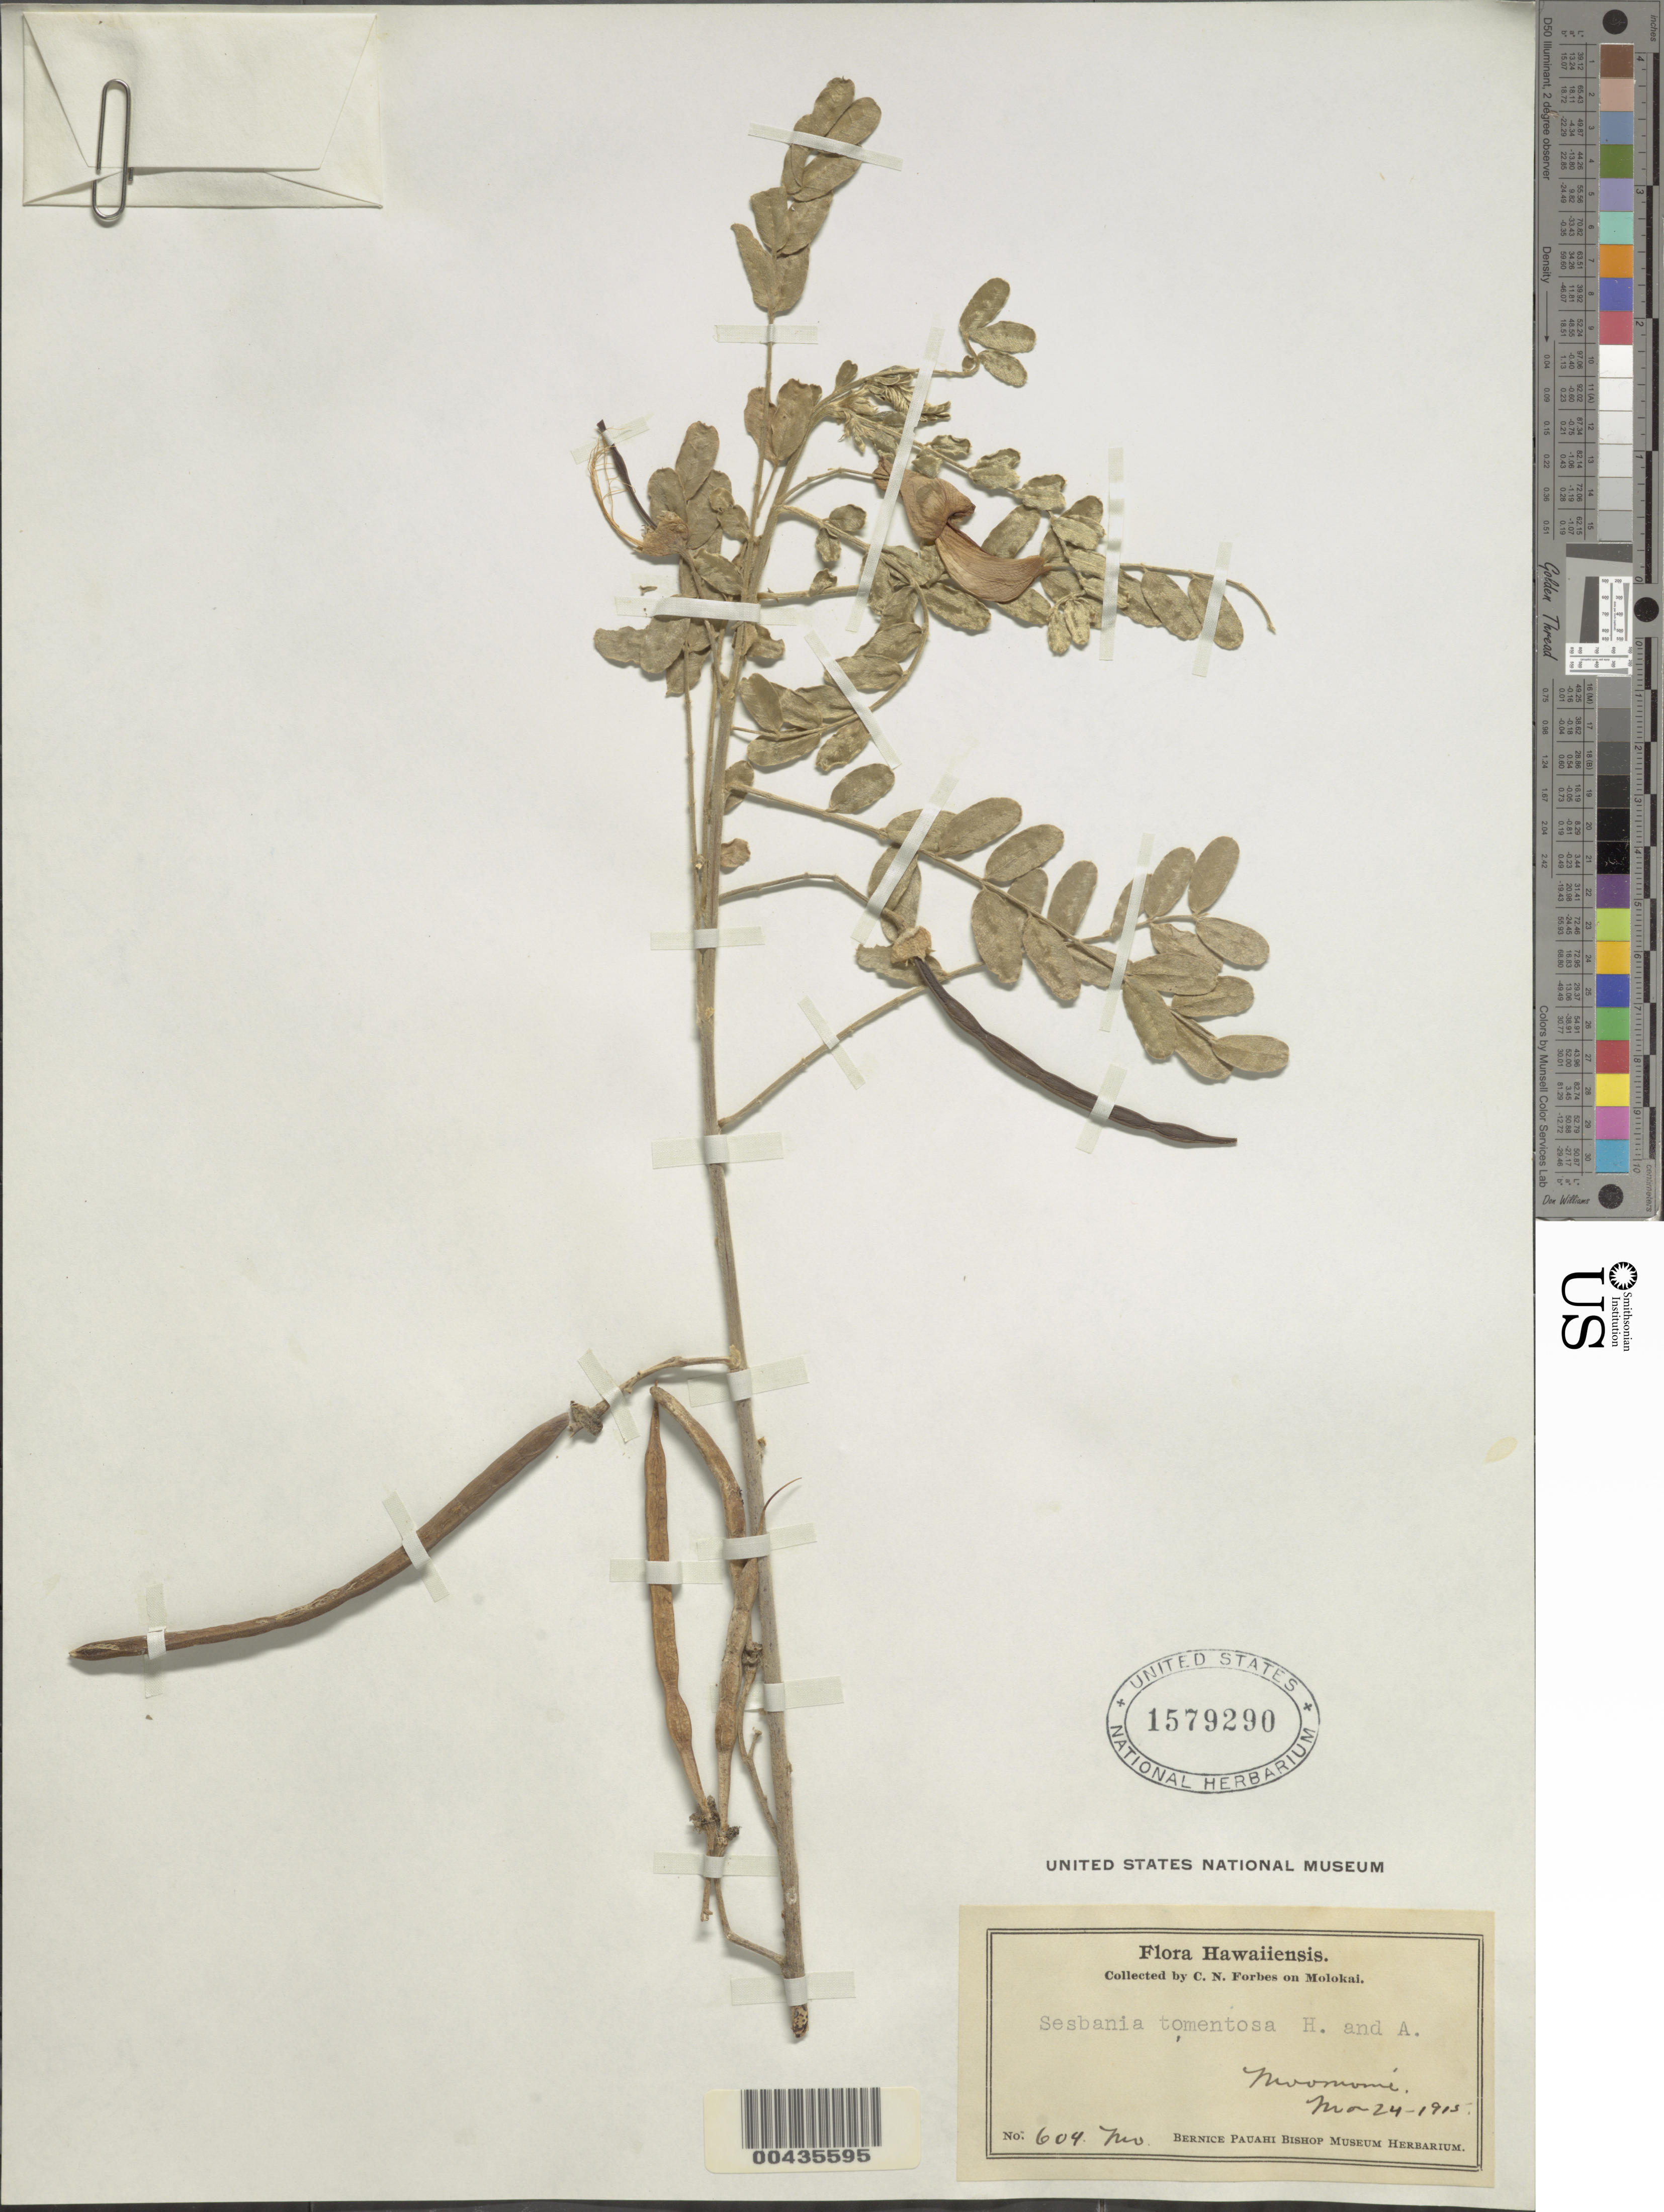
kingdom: Plantae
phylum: Tracheophyta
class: Magnoliopsida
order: Fabales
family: Fabaceae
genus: Sesbania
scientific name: Sesbania tomentosa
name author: Hook. & Arn.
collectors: C. N. Forbes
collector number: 604.Mo.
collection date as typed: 24 Mar 1915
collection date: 1915-03-24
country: United States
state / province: Hawaii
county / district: Maui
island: Moloka'i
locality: Moomomi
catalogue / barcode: US 1579290